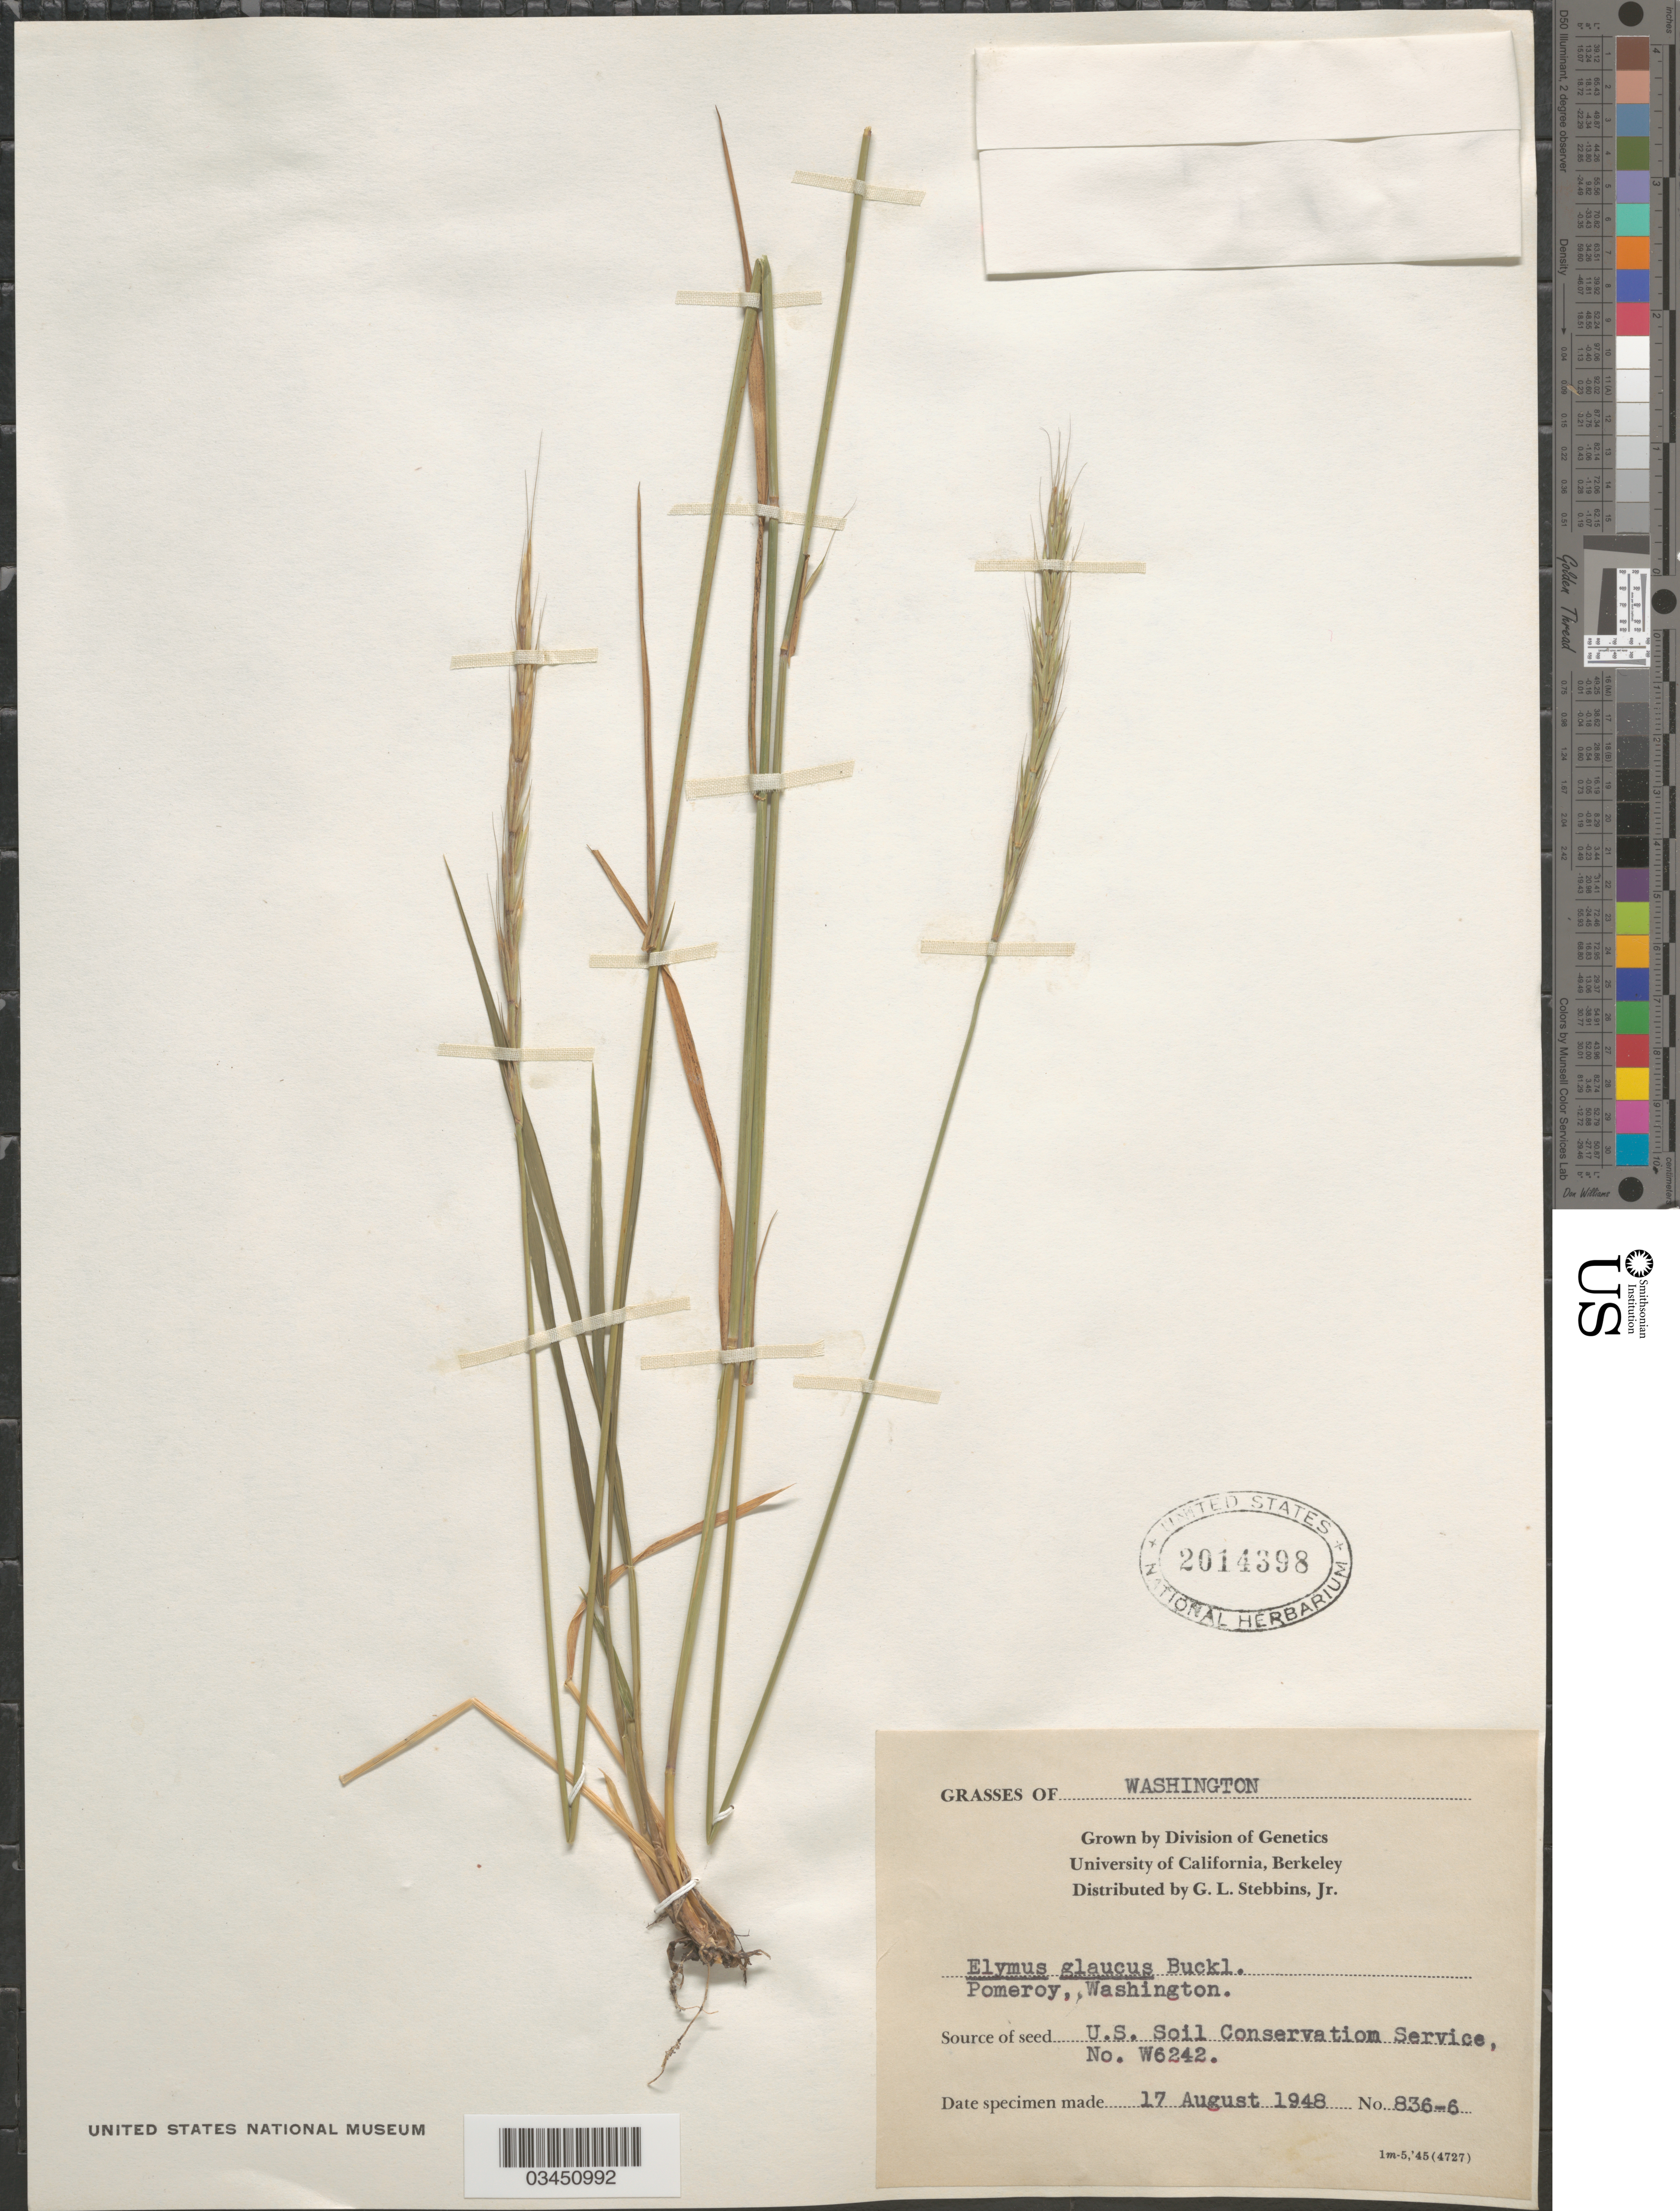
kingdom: Plantae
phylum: Tracheophyta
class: Liliopsida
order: Poales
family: Poaceae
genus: Elymus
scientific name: Elymus glaucus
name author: Buckley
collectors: G. L. Stebbins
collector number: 836-6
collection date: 1948-08-17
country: United States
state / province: California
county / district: Alameda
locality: University of California, Berkeley.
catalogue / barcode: US 2014398